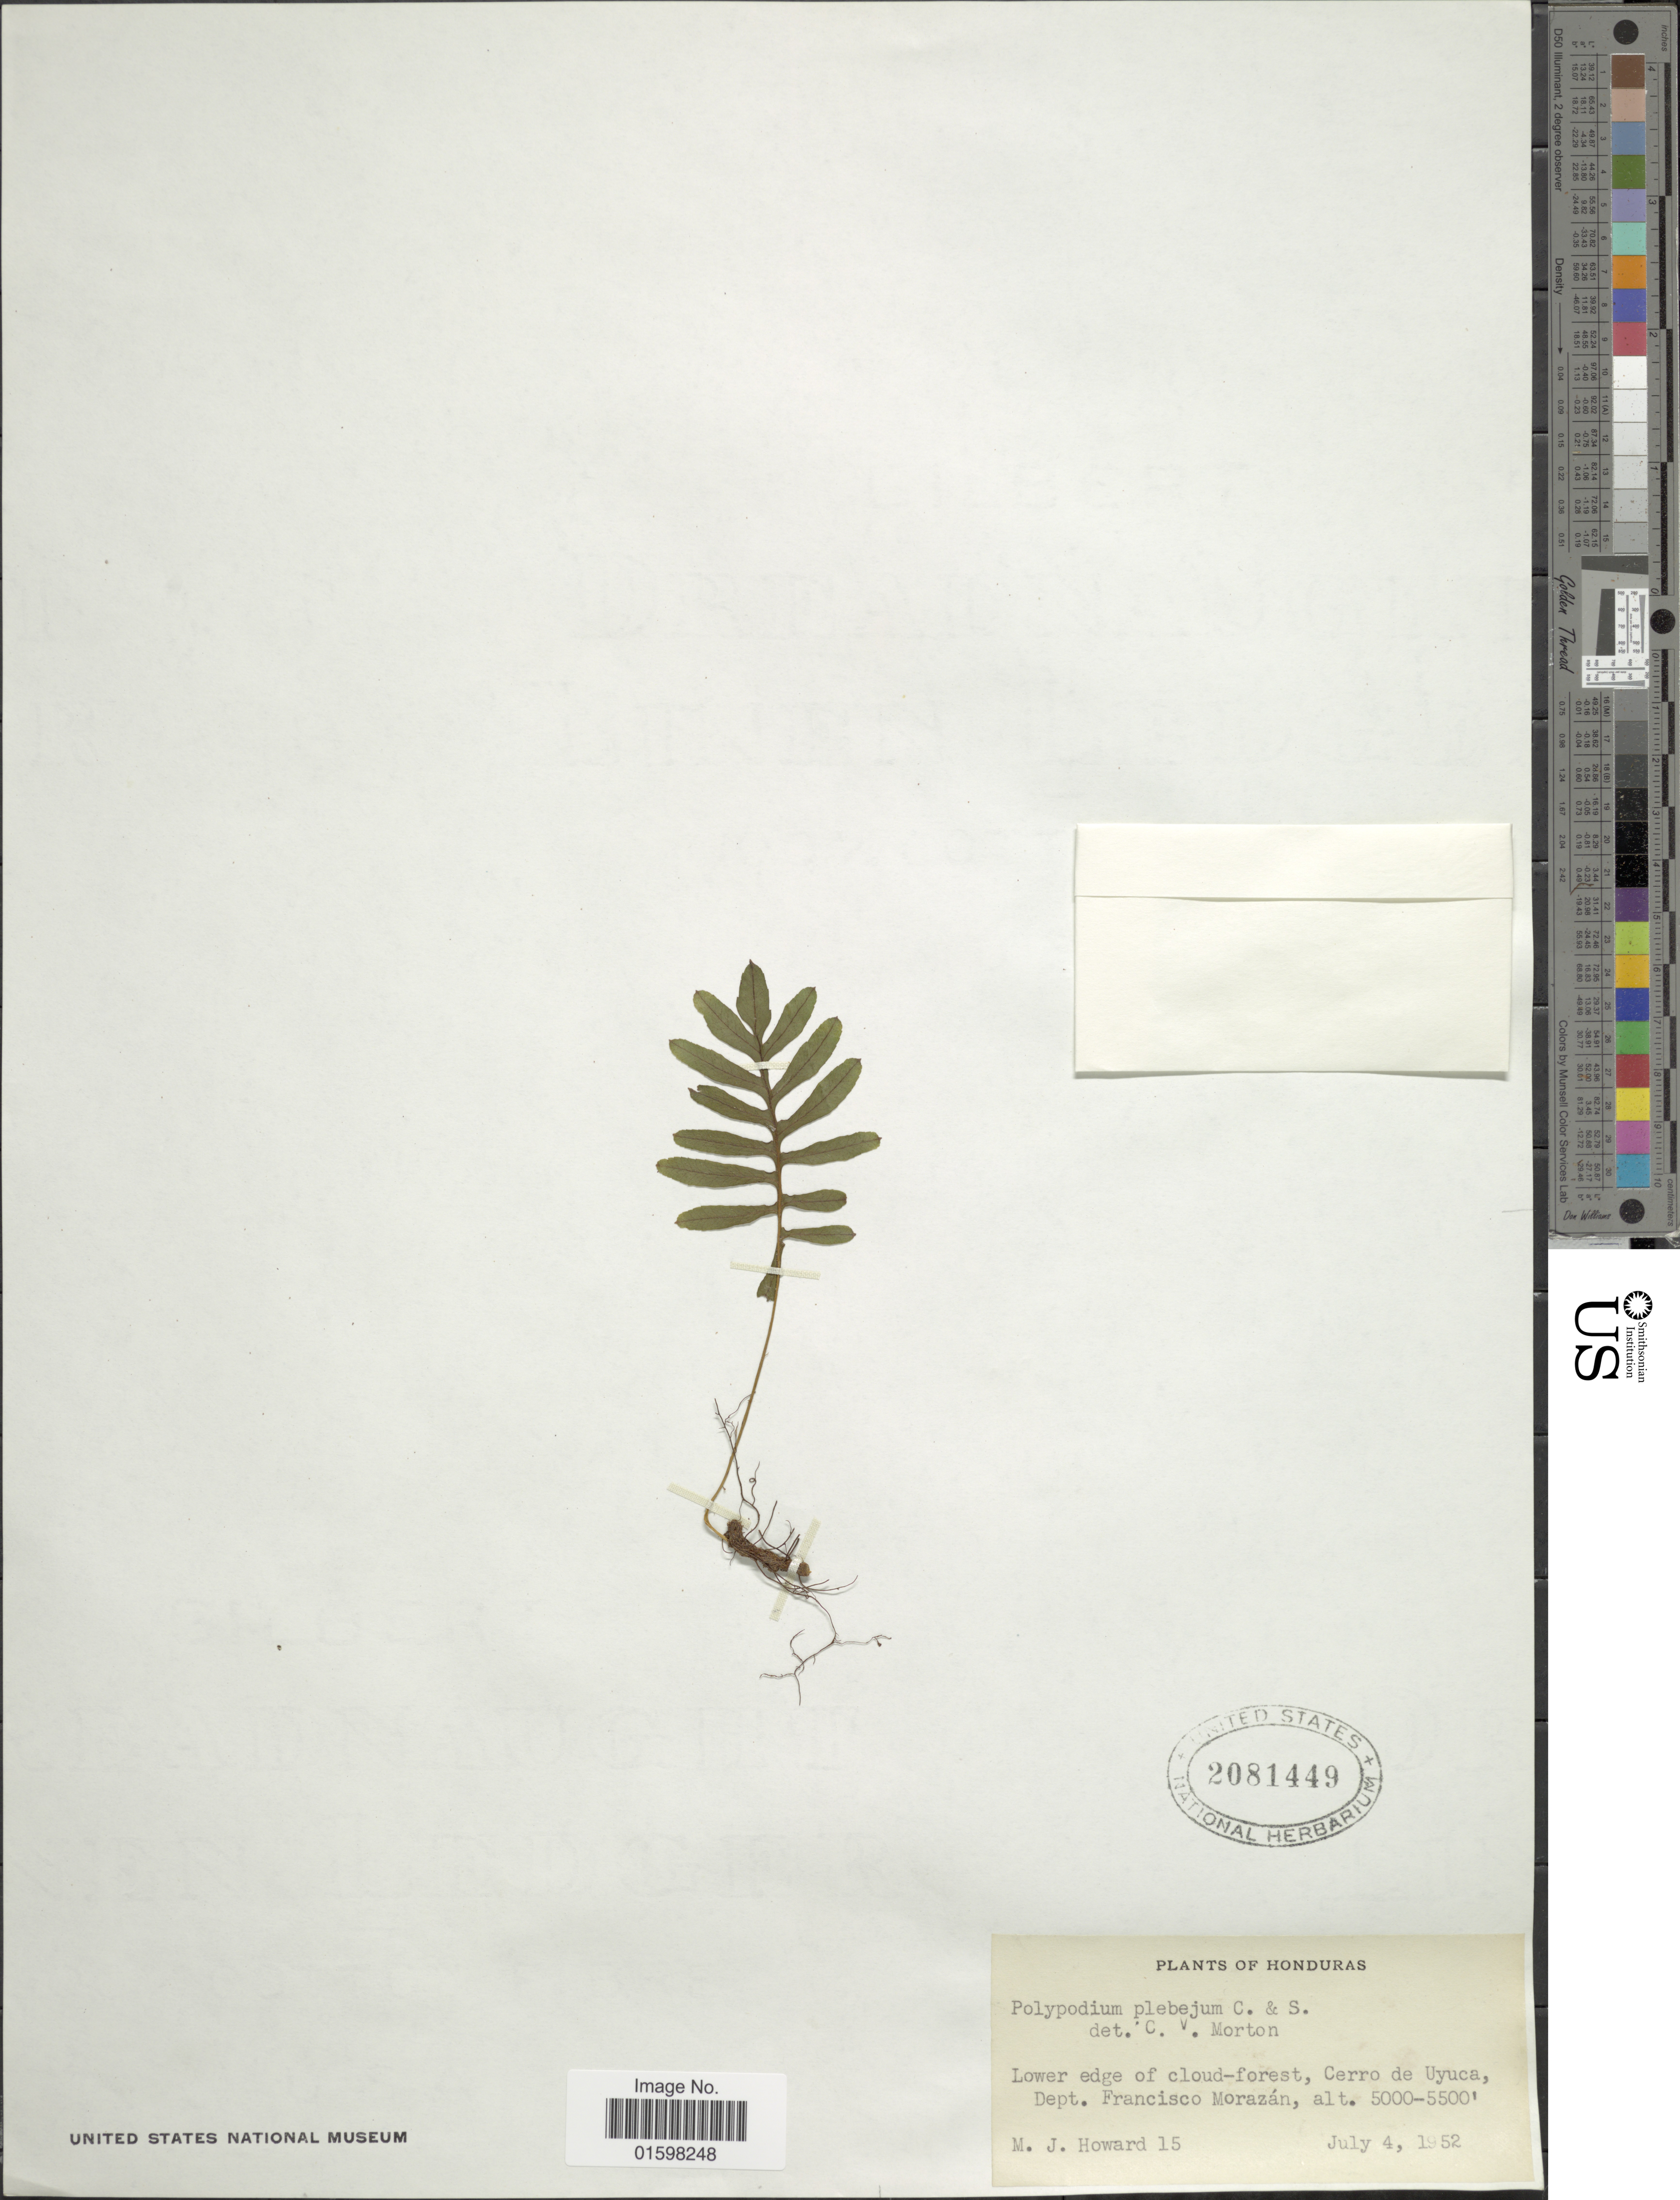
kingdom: Plantae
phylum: Tracheophyta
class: Polypodiopsida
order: Polypodiales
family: Polypodiaceae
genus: Pleopeltis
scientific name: Pleopeltis plebeia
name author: (Schltdl. ex Cham.) A.R. Sm. & Tejero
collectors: M. Howard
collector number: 15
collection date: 1952-07-04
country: Honduras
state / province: Fco. Morazán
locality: Lower edge of Cloud-forest, Cerro de Uyuca. Dept. Francisco Morazan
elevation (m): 152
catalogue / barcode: US 2081449